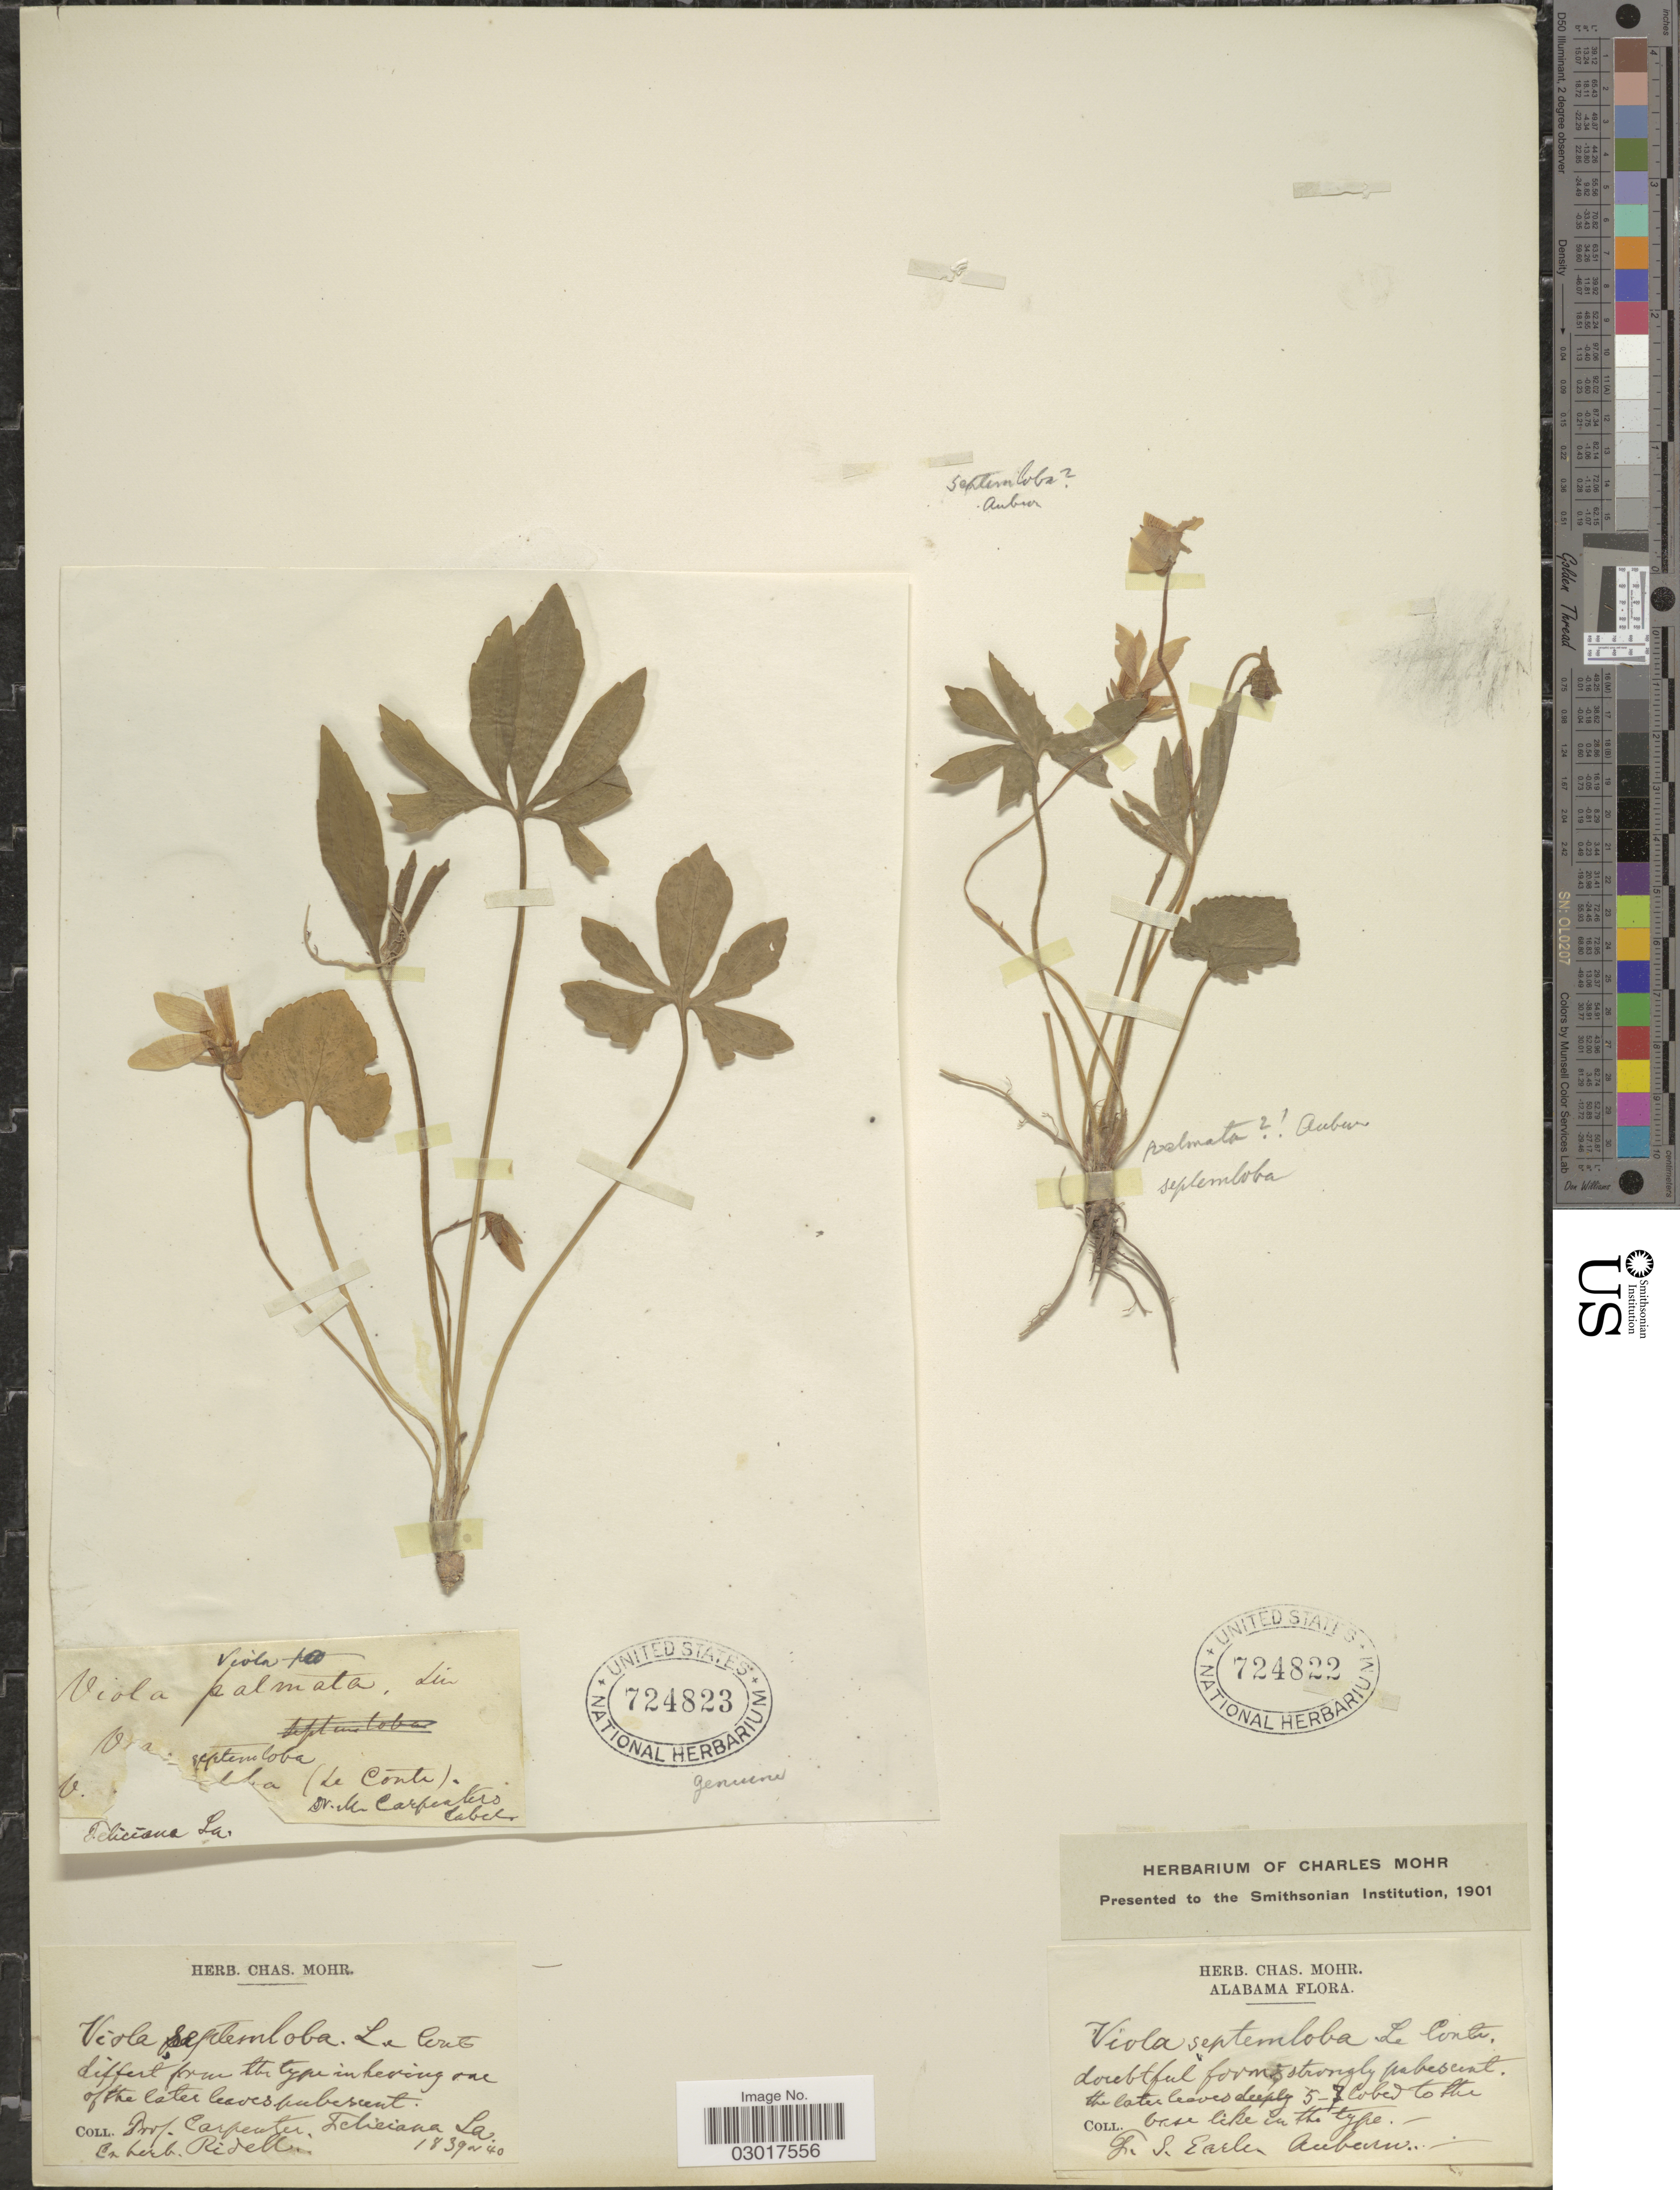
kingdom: Plantae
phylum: Tracheophyta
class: Magnoliopsida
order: Malpighiales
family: Violaceae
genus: Viola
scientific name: Viola triloba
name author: Schwein.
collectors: M. Carpenter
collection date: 1839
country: United States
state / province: Louisiana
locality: Feliciana.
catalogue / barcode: US 724823